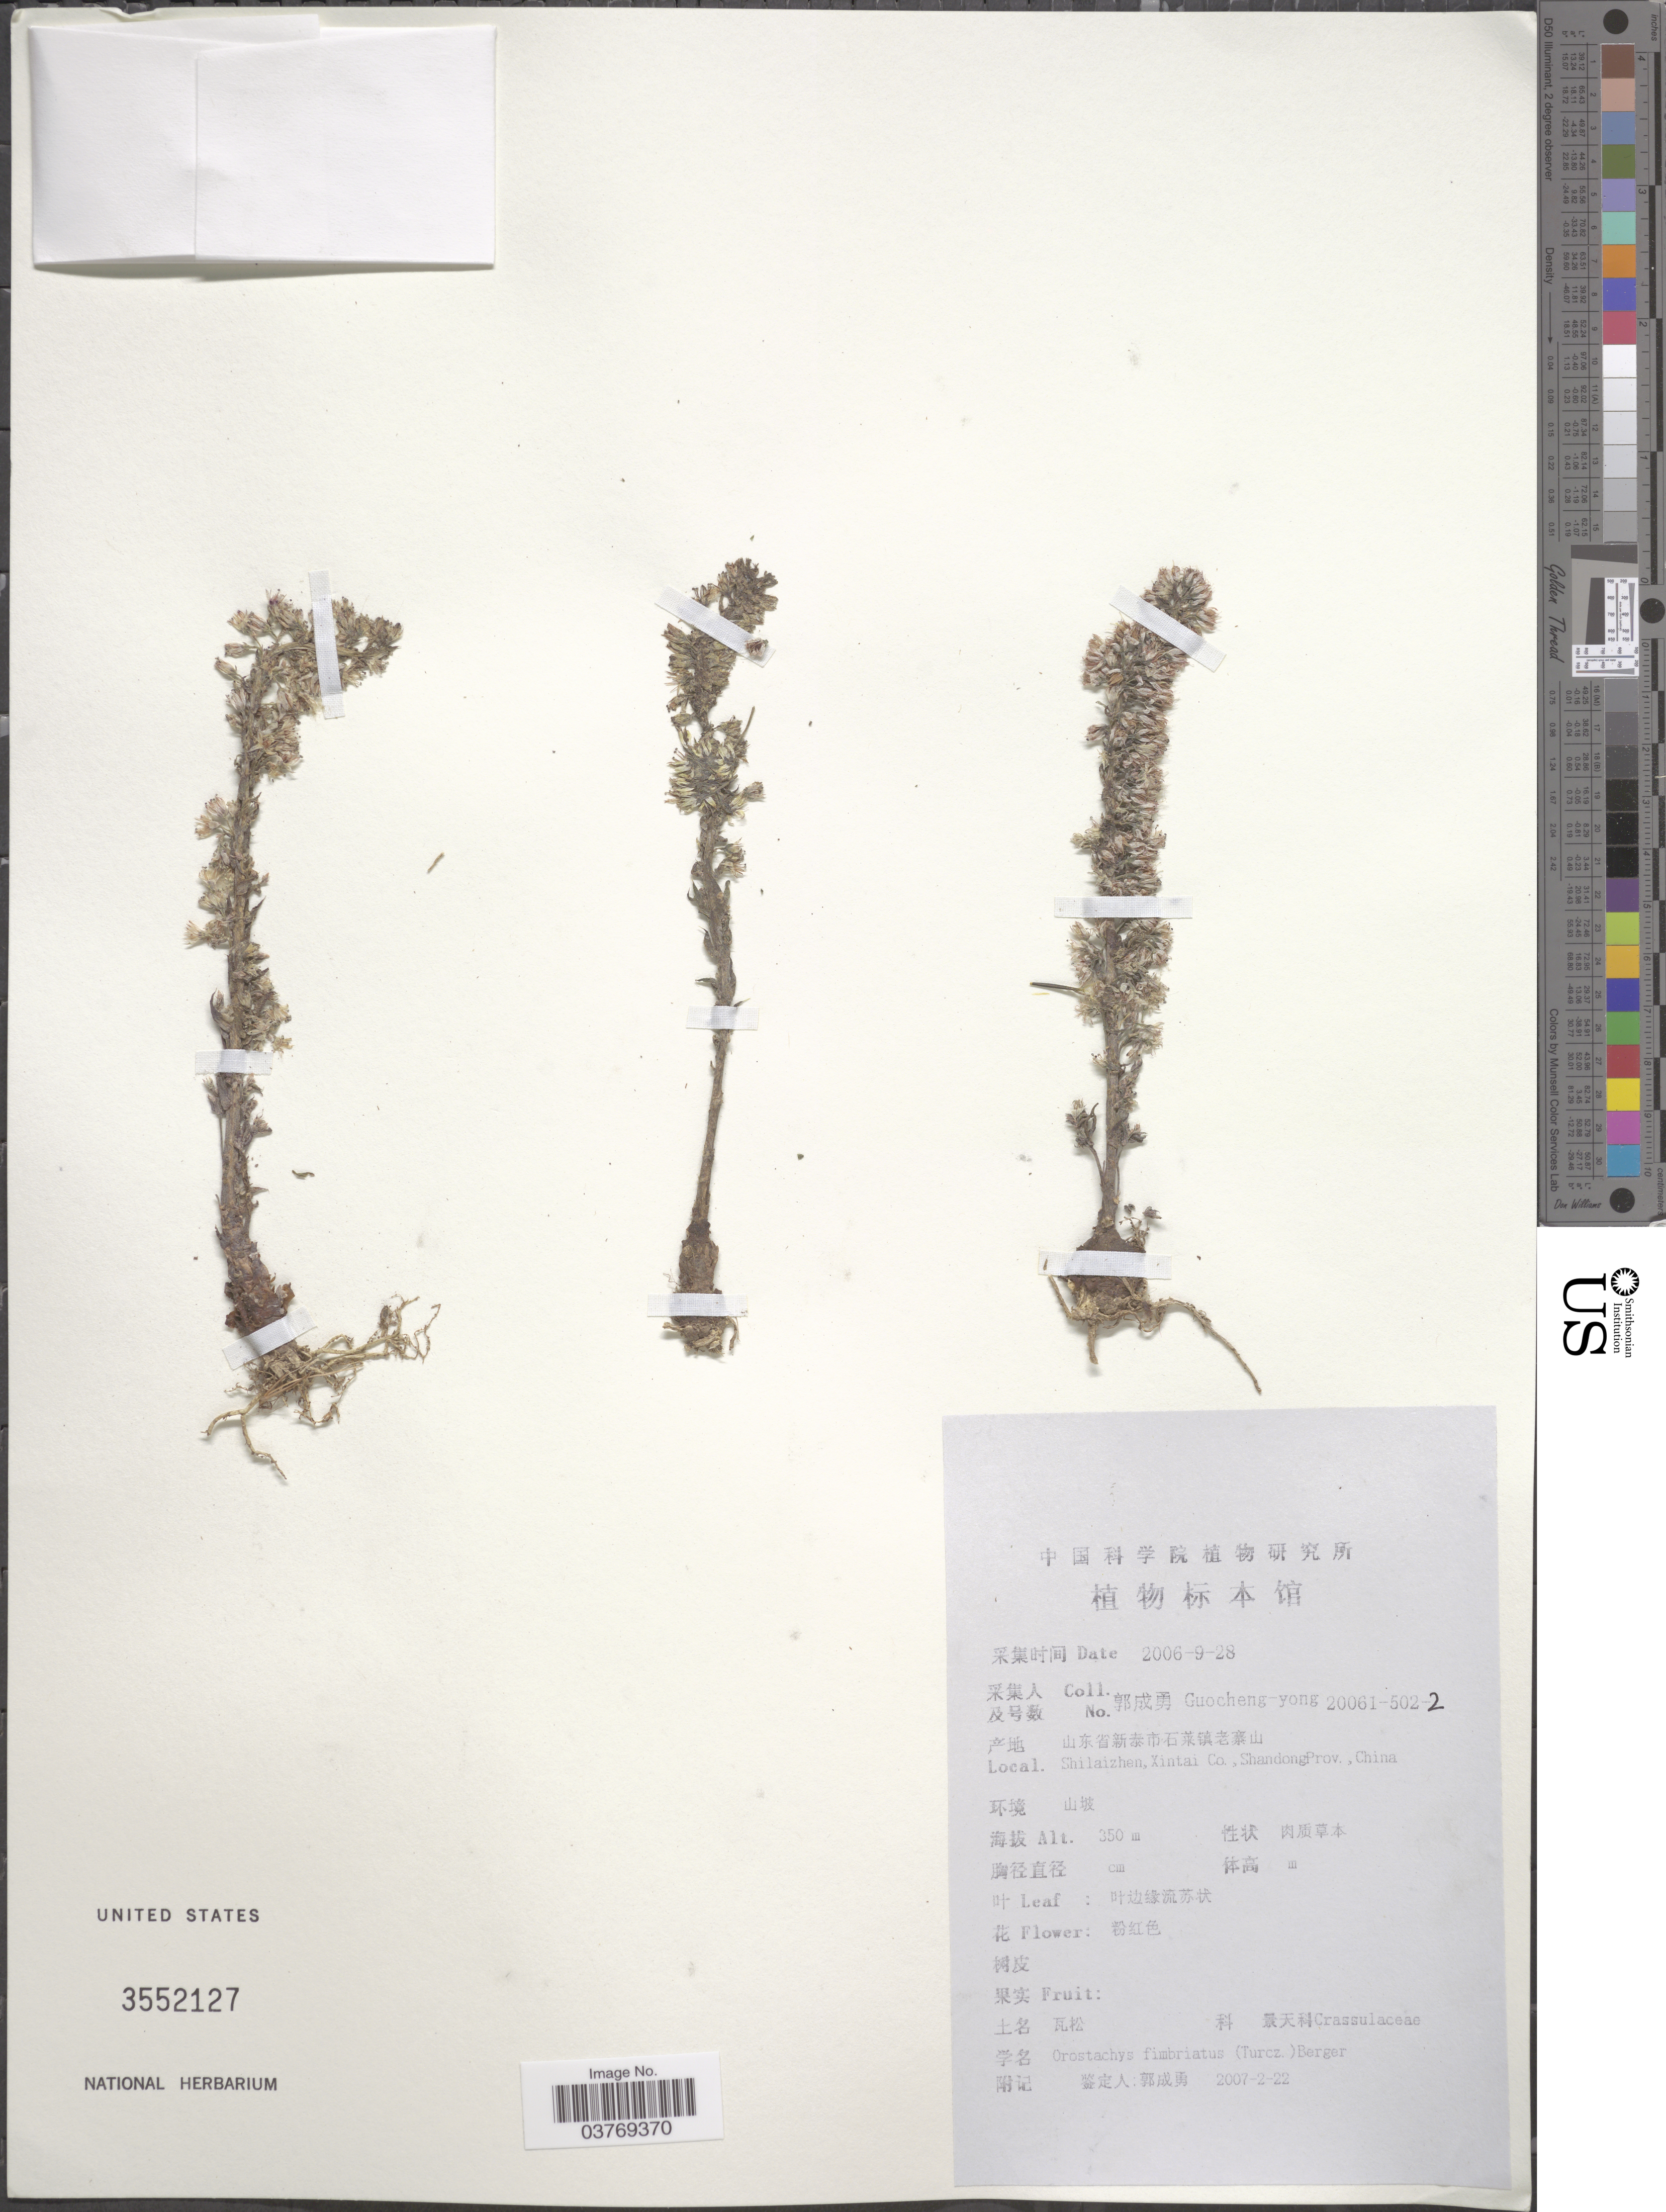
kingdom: Plantae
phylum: Tracheophyta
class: Magnoliopsida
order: Saxifragales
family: Crassulaceae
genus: Orostachys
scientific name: Orostachys fimbriata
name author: (Turcz.) A. Berger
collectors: Guo cheng-yong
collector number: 20061-502-2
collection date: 2006-09-28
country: China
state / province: Shandong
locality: Shilaizhen, Xintai Co.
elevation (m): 350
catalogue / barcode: US 3552127